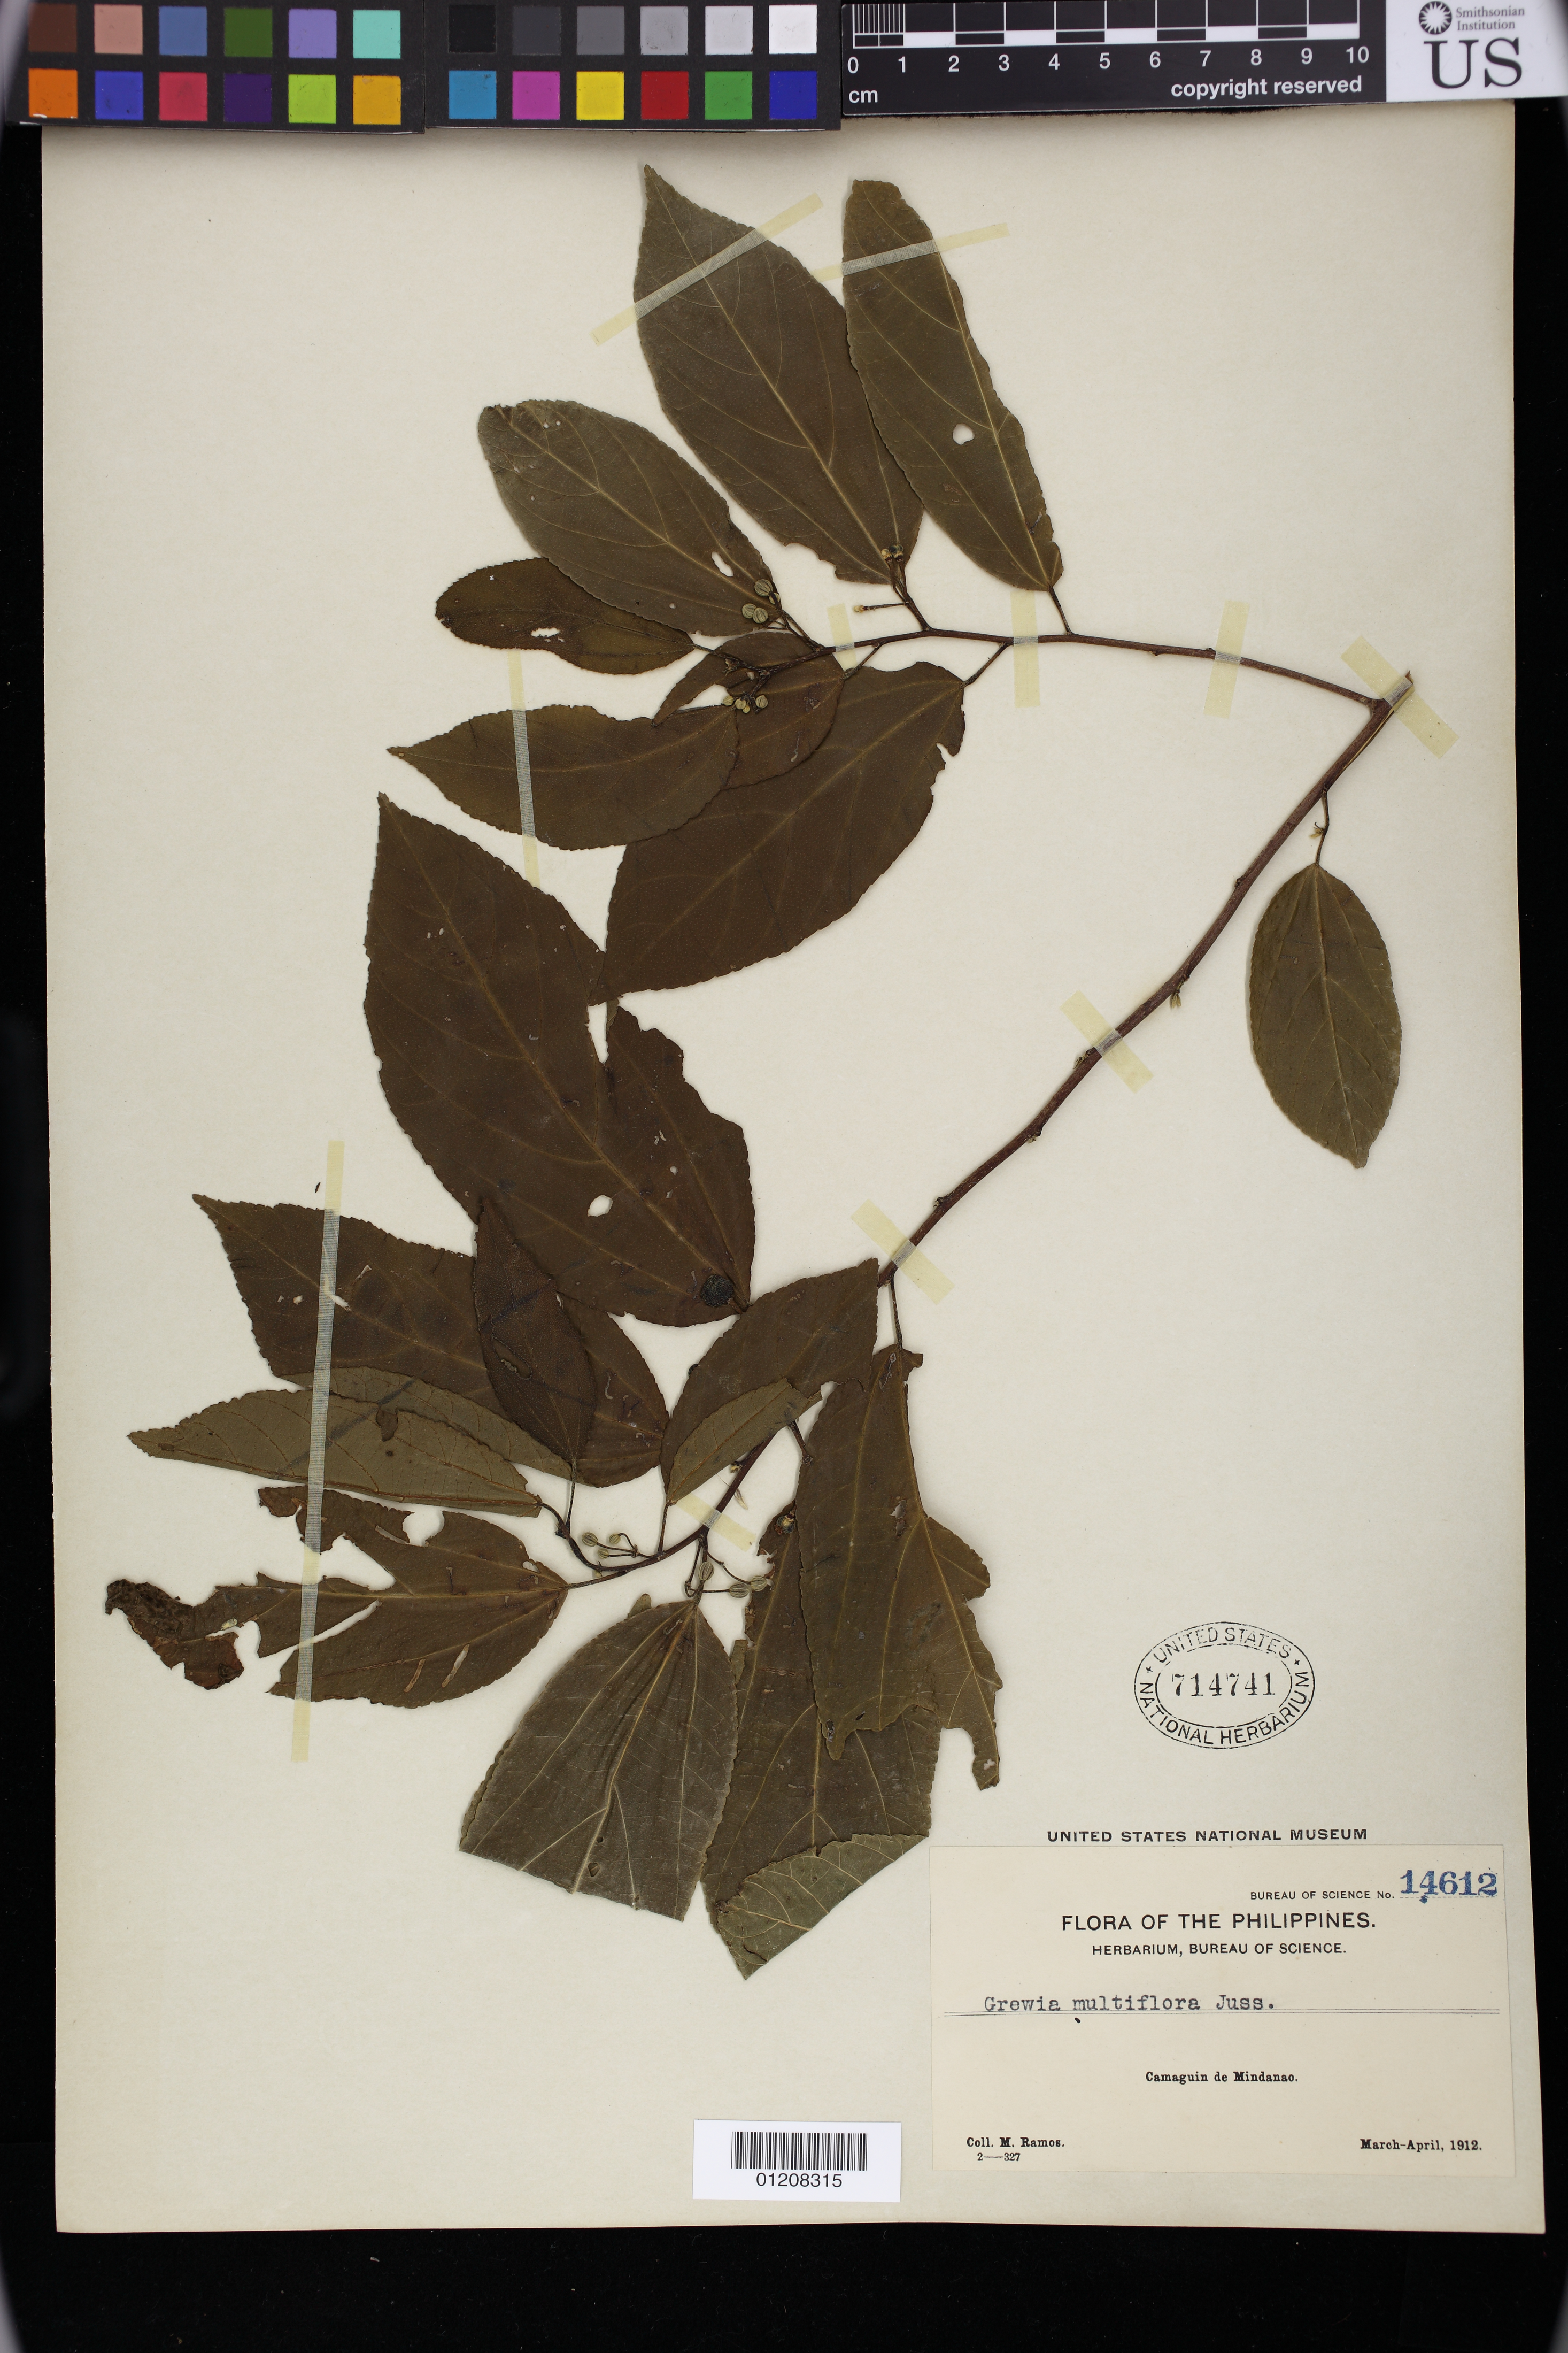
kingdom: Plantae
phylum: Tracheophyta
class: Magnoliopsida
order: Malvales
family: Malvaceae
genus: Grewia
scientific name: Grewia multiflora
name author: Juss.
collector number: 327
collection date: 1912-03/1912-04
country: Philippines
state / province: Northern Mindanao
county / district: Camiguin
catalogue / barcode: US 714741